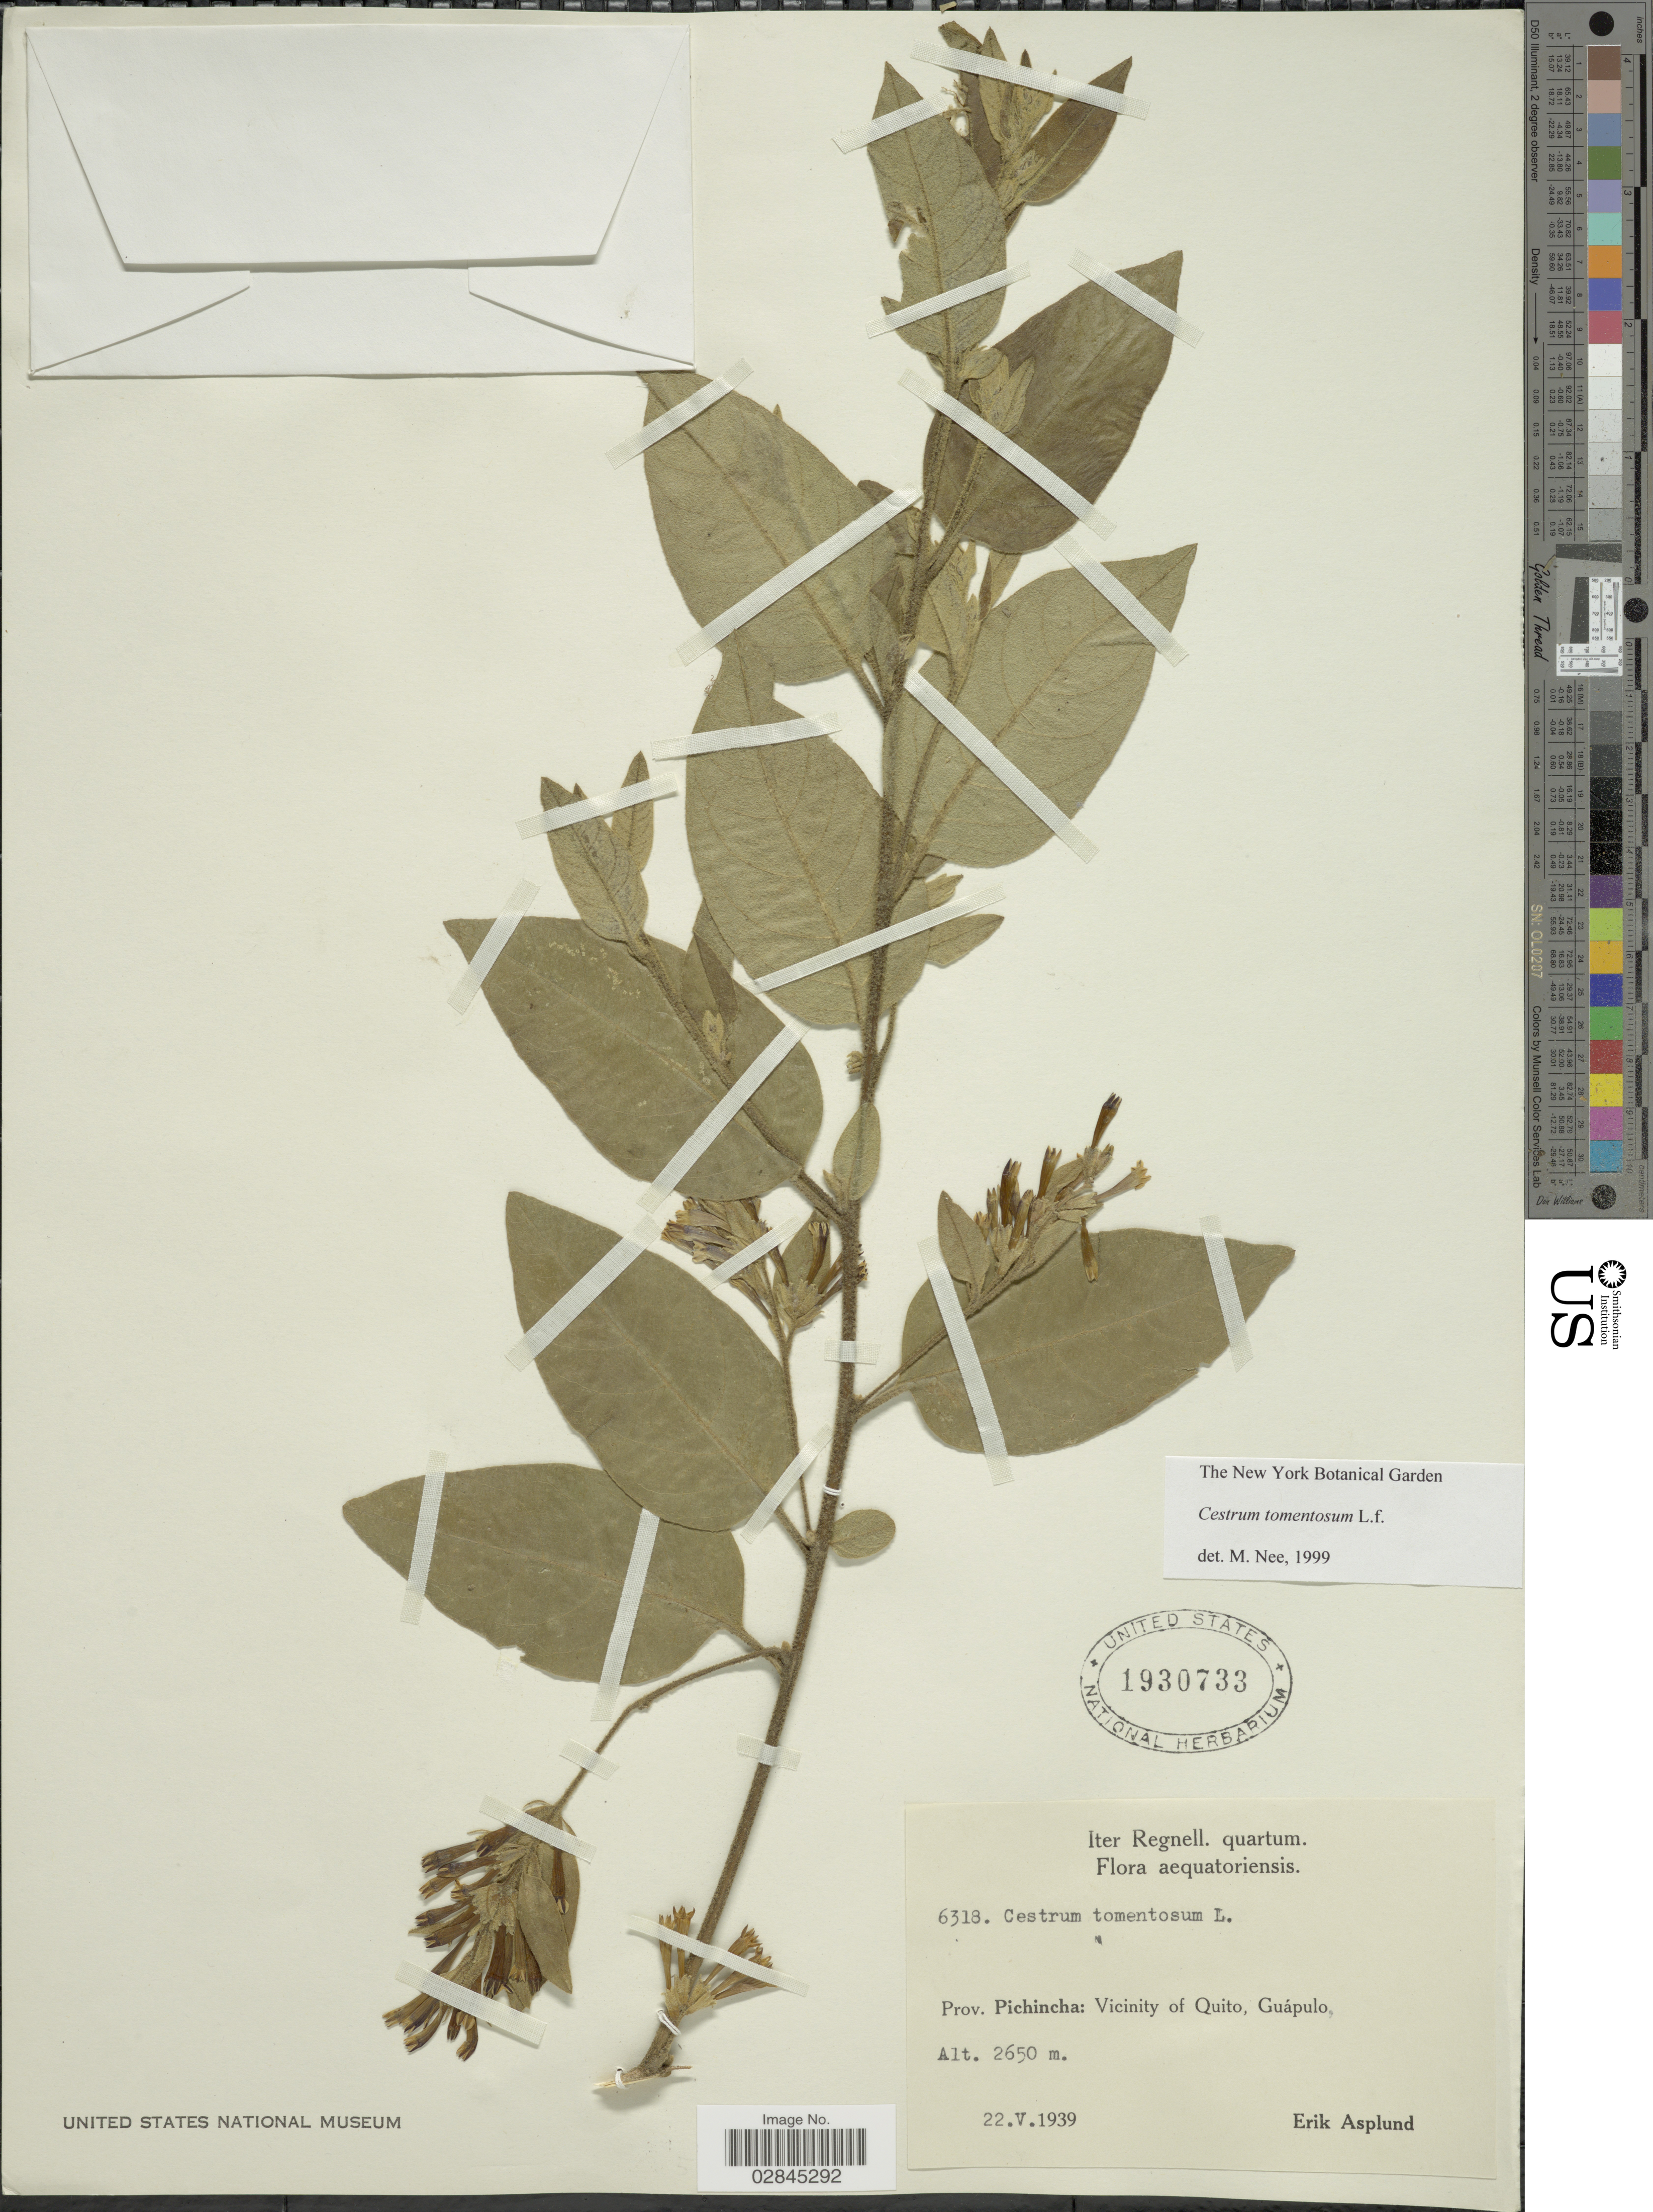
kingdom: Plantae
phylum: Tracheophyta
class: Magnoliopsida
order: Solanales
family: Solanaceae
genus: Cestrum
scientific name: Cestrum tomentosum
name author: L. f.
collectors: E. Asplund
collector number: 6318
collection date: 1939-05-22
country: Ecuador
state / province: Pichincha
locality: Vicinity of Quito, Guápulo.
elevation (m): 2650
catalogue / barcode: US 1930733